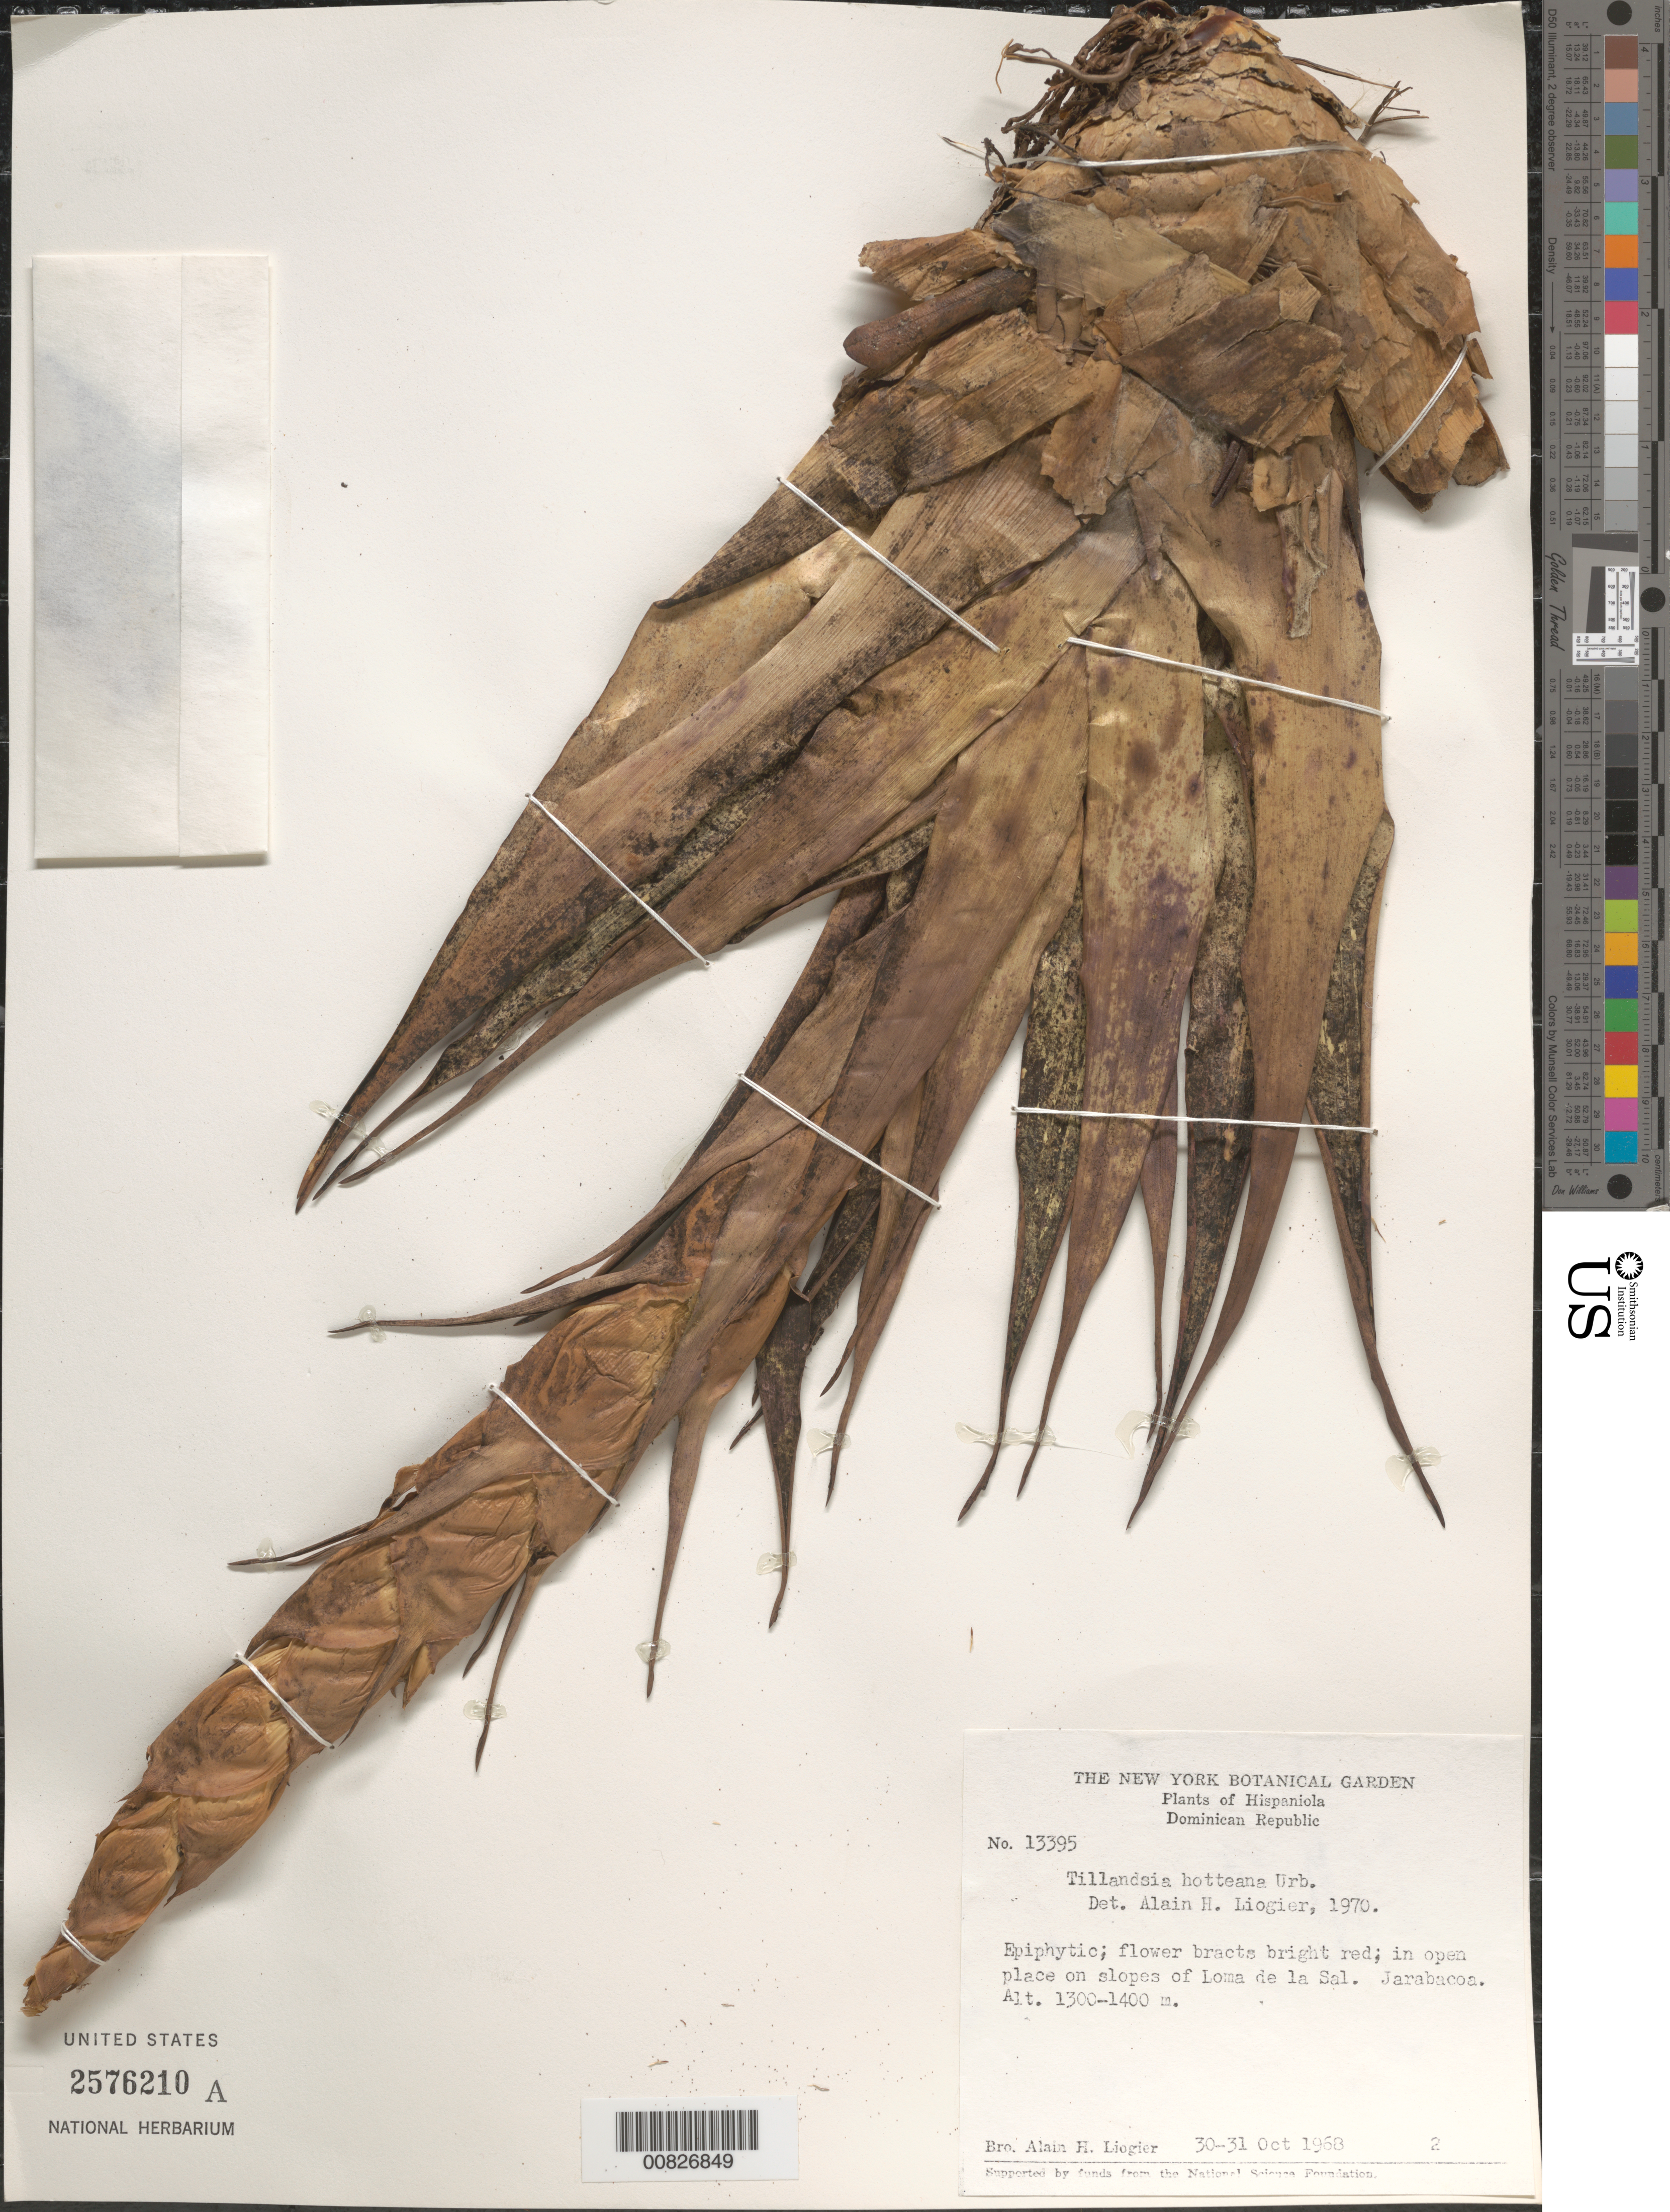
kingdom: Plantae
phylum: Tracheophyta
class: Liliopsida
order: Poales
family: Bromeliaceae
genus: Tillandsia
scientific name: Tillandsia hotteana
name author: Urb.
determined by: Liogier, Alain H.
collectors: A. H. Liogier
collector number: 13395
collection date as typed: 30 Oct 1968 to 31 Oct 1968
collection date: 1968-10-30/1968-10-31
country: Dominican Republic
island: Hispaniola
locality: In open place on slopes of Loma de la Sal. Jarabacoa.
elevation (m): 1300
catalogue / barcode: US 2576210A